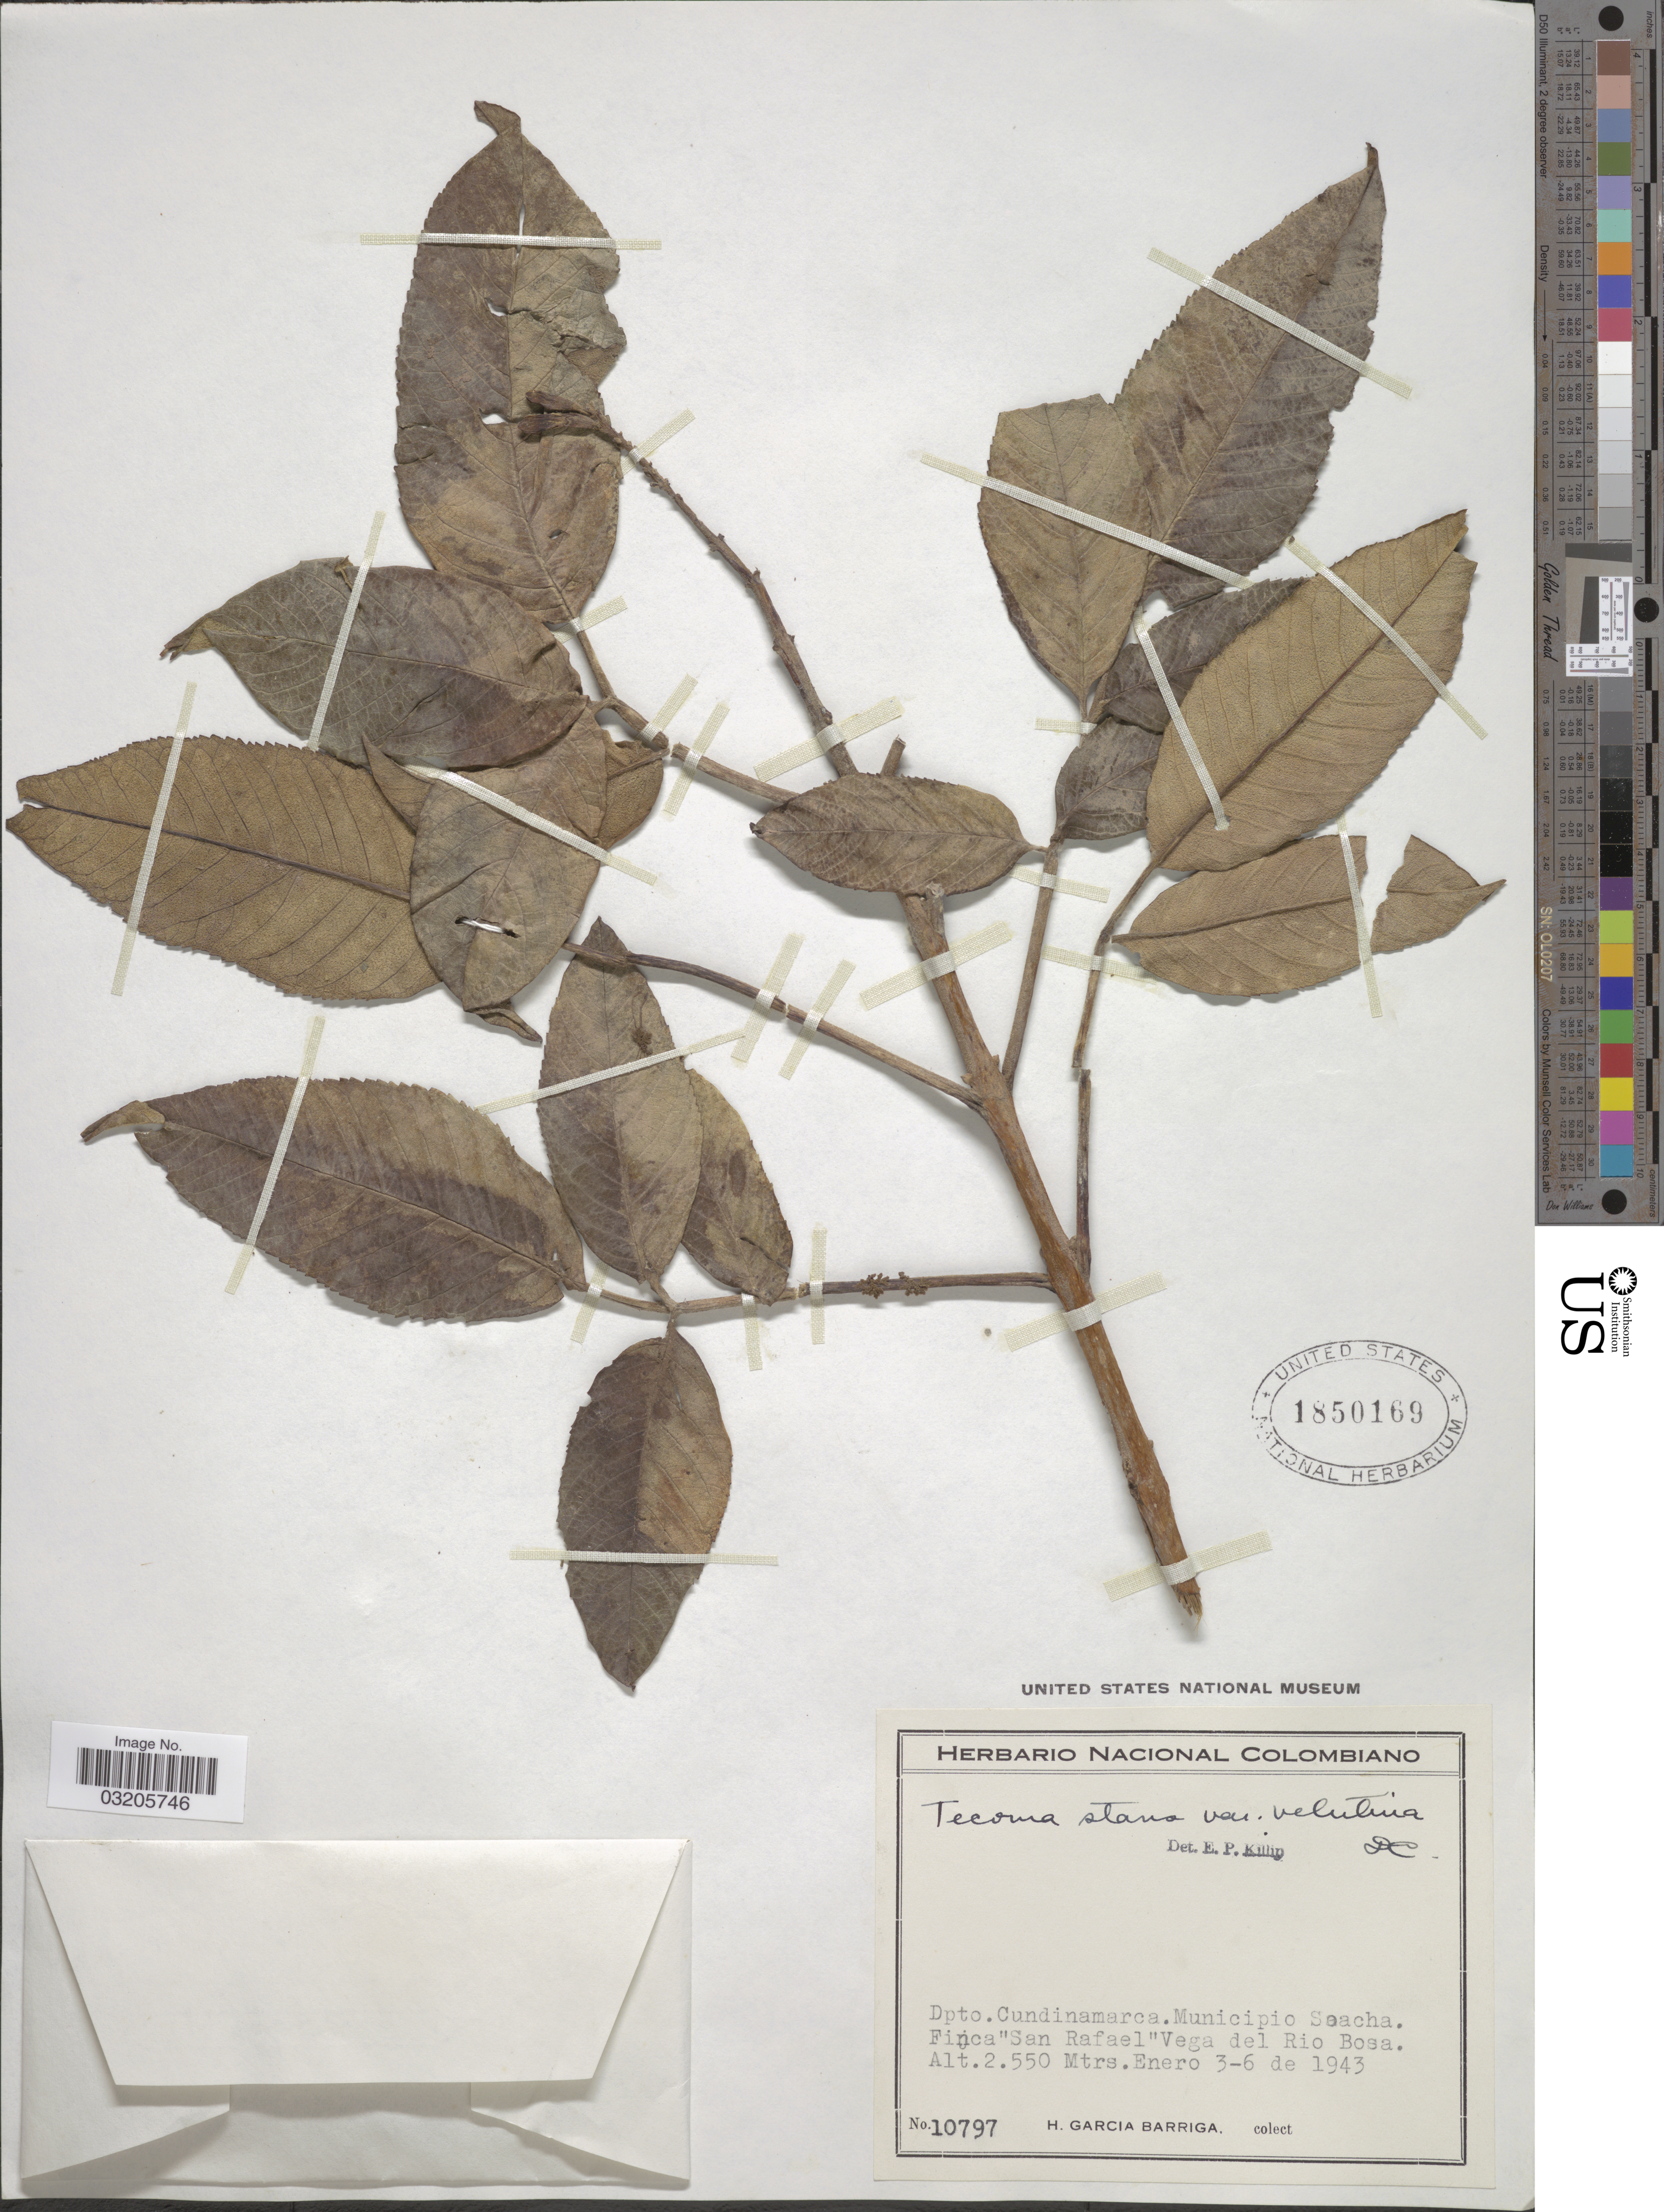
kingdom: Plantae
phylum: Tracheophyta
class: Magnoliopsida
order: Lamiales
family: Bignoniaceae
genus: Tecoma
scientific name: Tecoma stans var. velutina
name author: DC.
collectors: H. García Barriga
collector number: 10797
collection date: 1943-01-03/1943-01-06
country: Colombia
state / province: Cundinamarca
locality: Dpto. Cundinamarca. Municipio Seacha. Finca "San Rafael" Vega del Rio Bosa.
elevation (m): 2550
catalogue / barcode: US 1850169